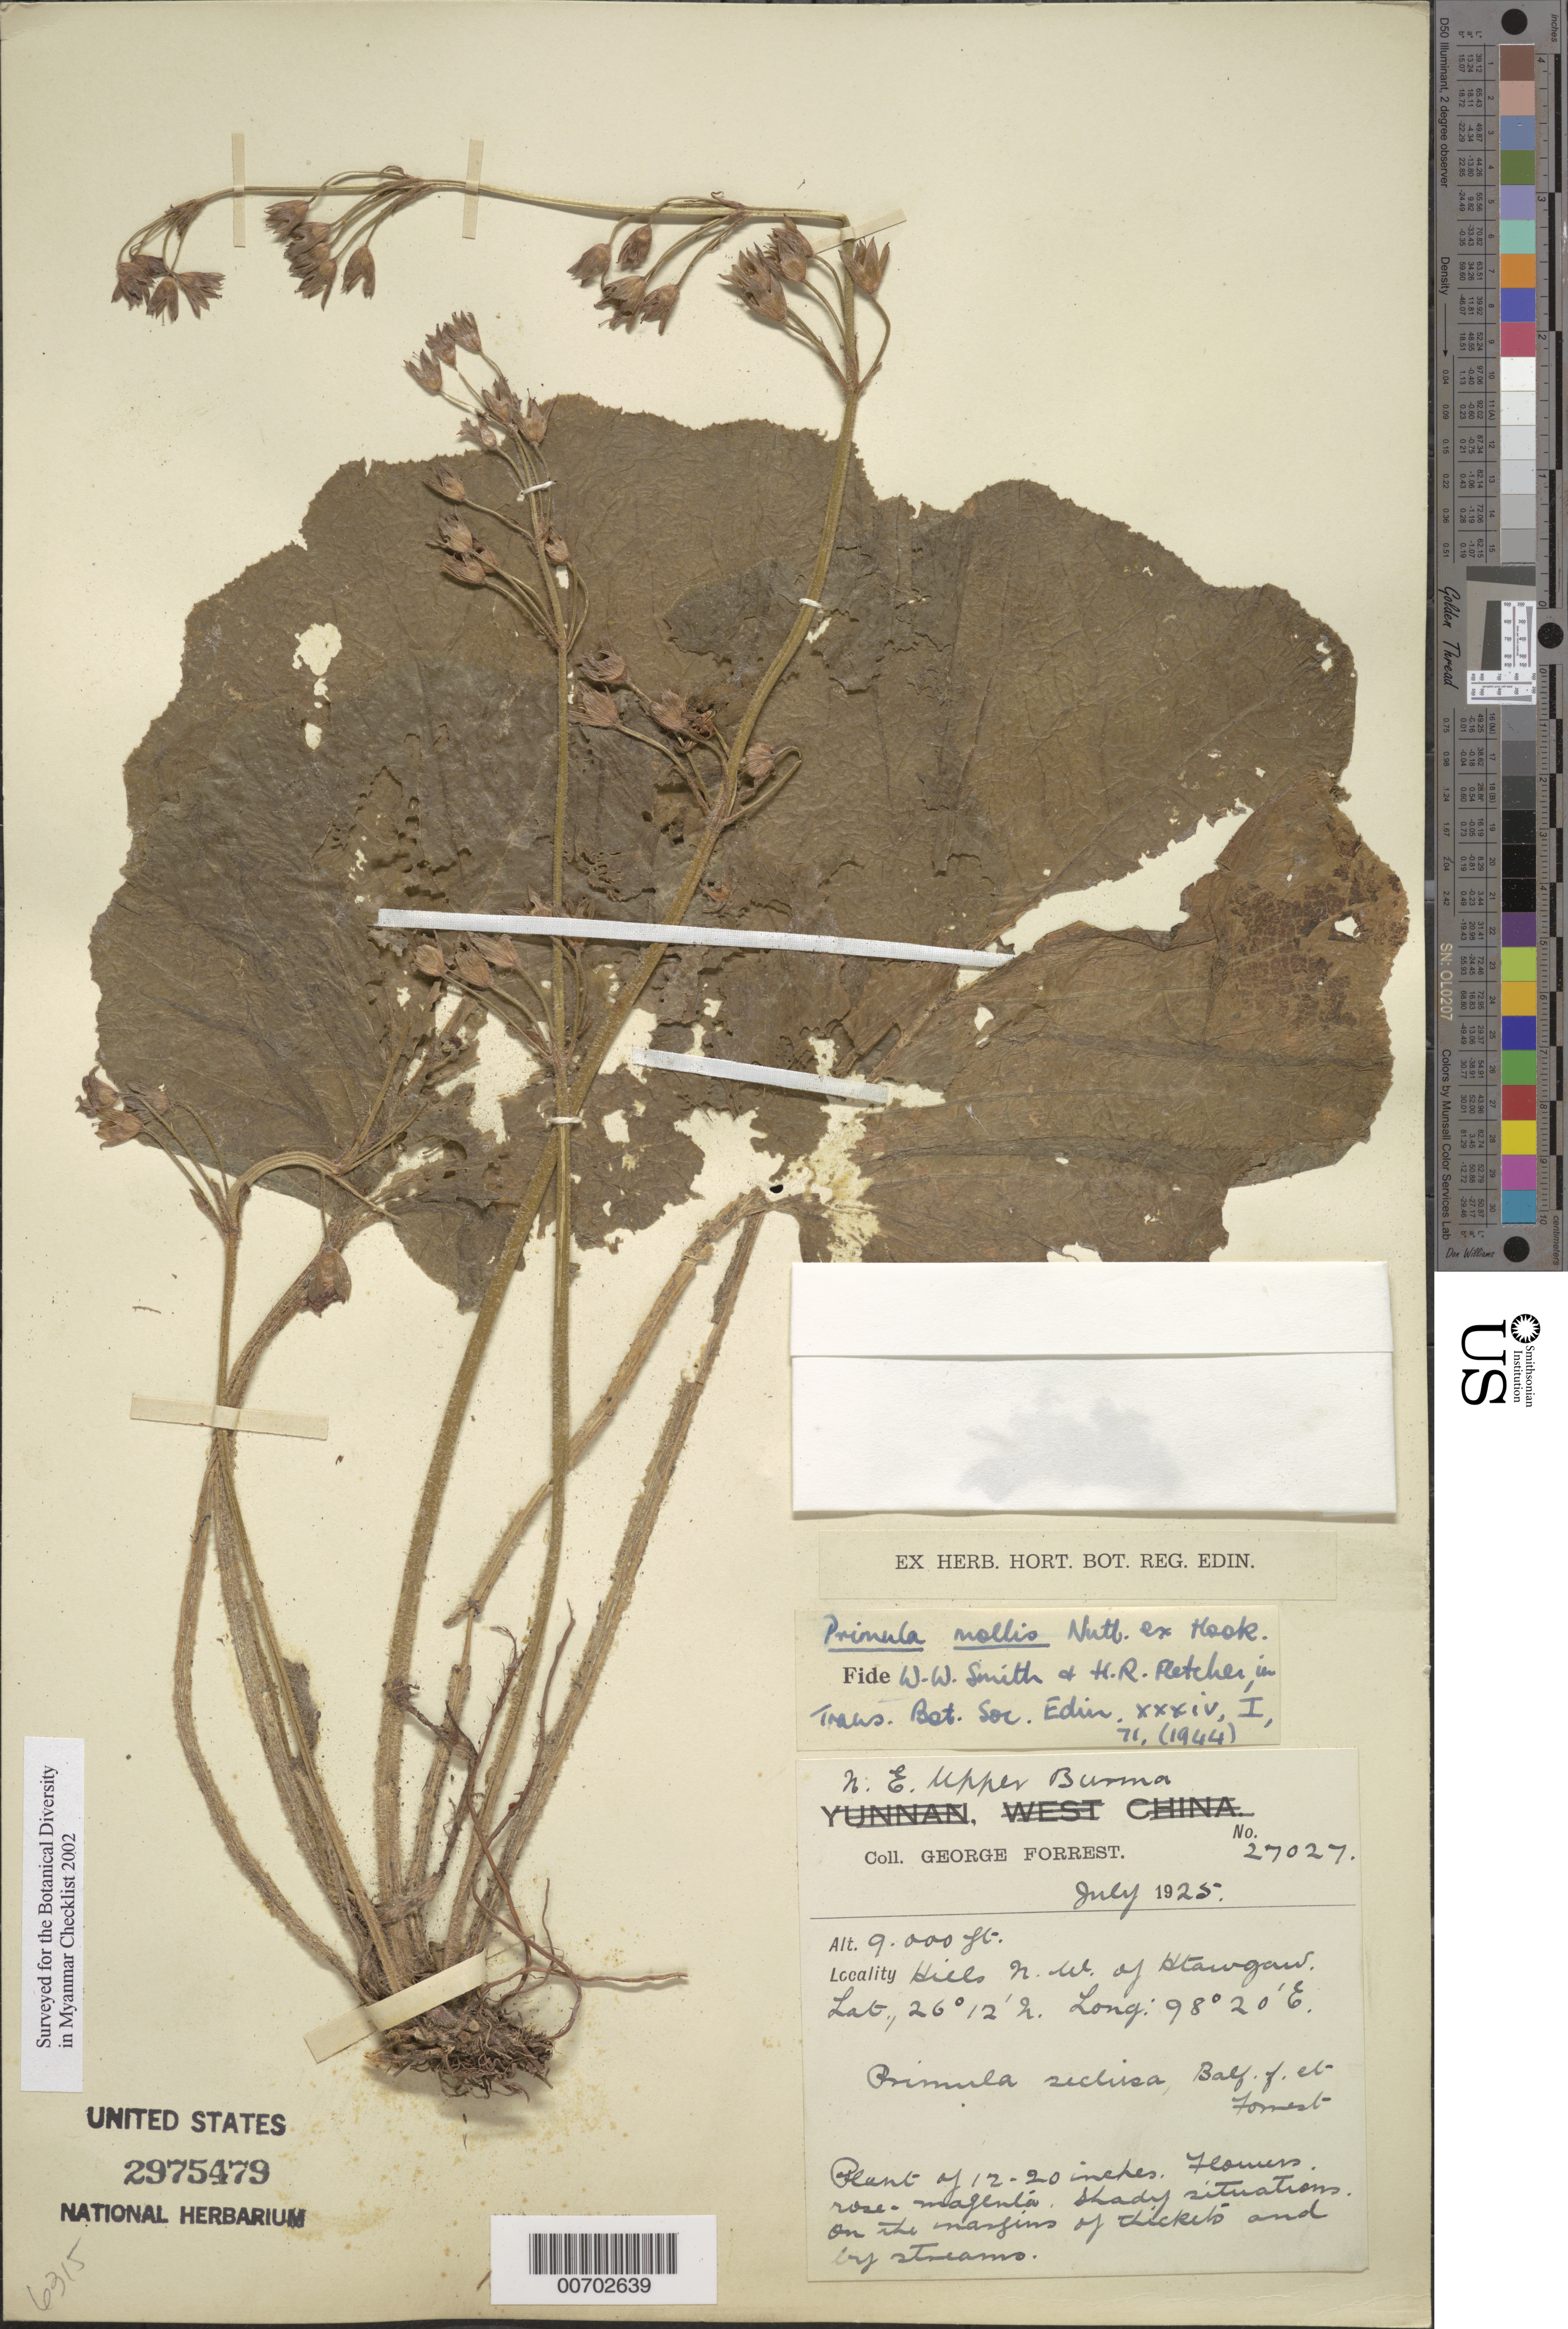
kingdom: Plantae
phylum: Tracheophyta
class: Magnoliopsida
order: Ericales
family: Primulaceae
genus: Primula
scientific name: Primula mollis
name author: Nutt. ex Hook.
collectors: G. Forrest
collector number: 27027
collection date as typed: Jul 1925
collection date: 1925-07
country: Myanmar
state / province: Kachin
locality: Htawgaw, NW of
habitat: Shady margins of thickets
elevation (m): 2743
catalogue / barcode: US 2975479